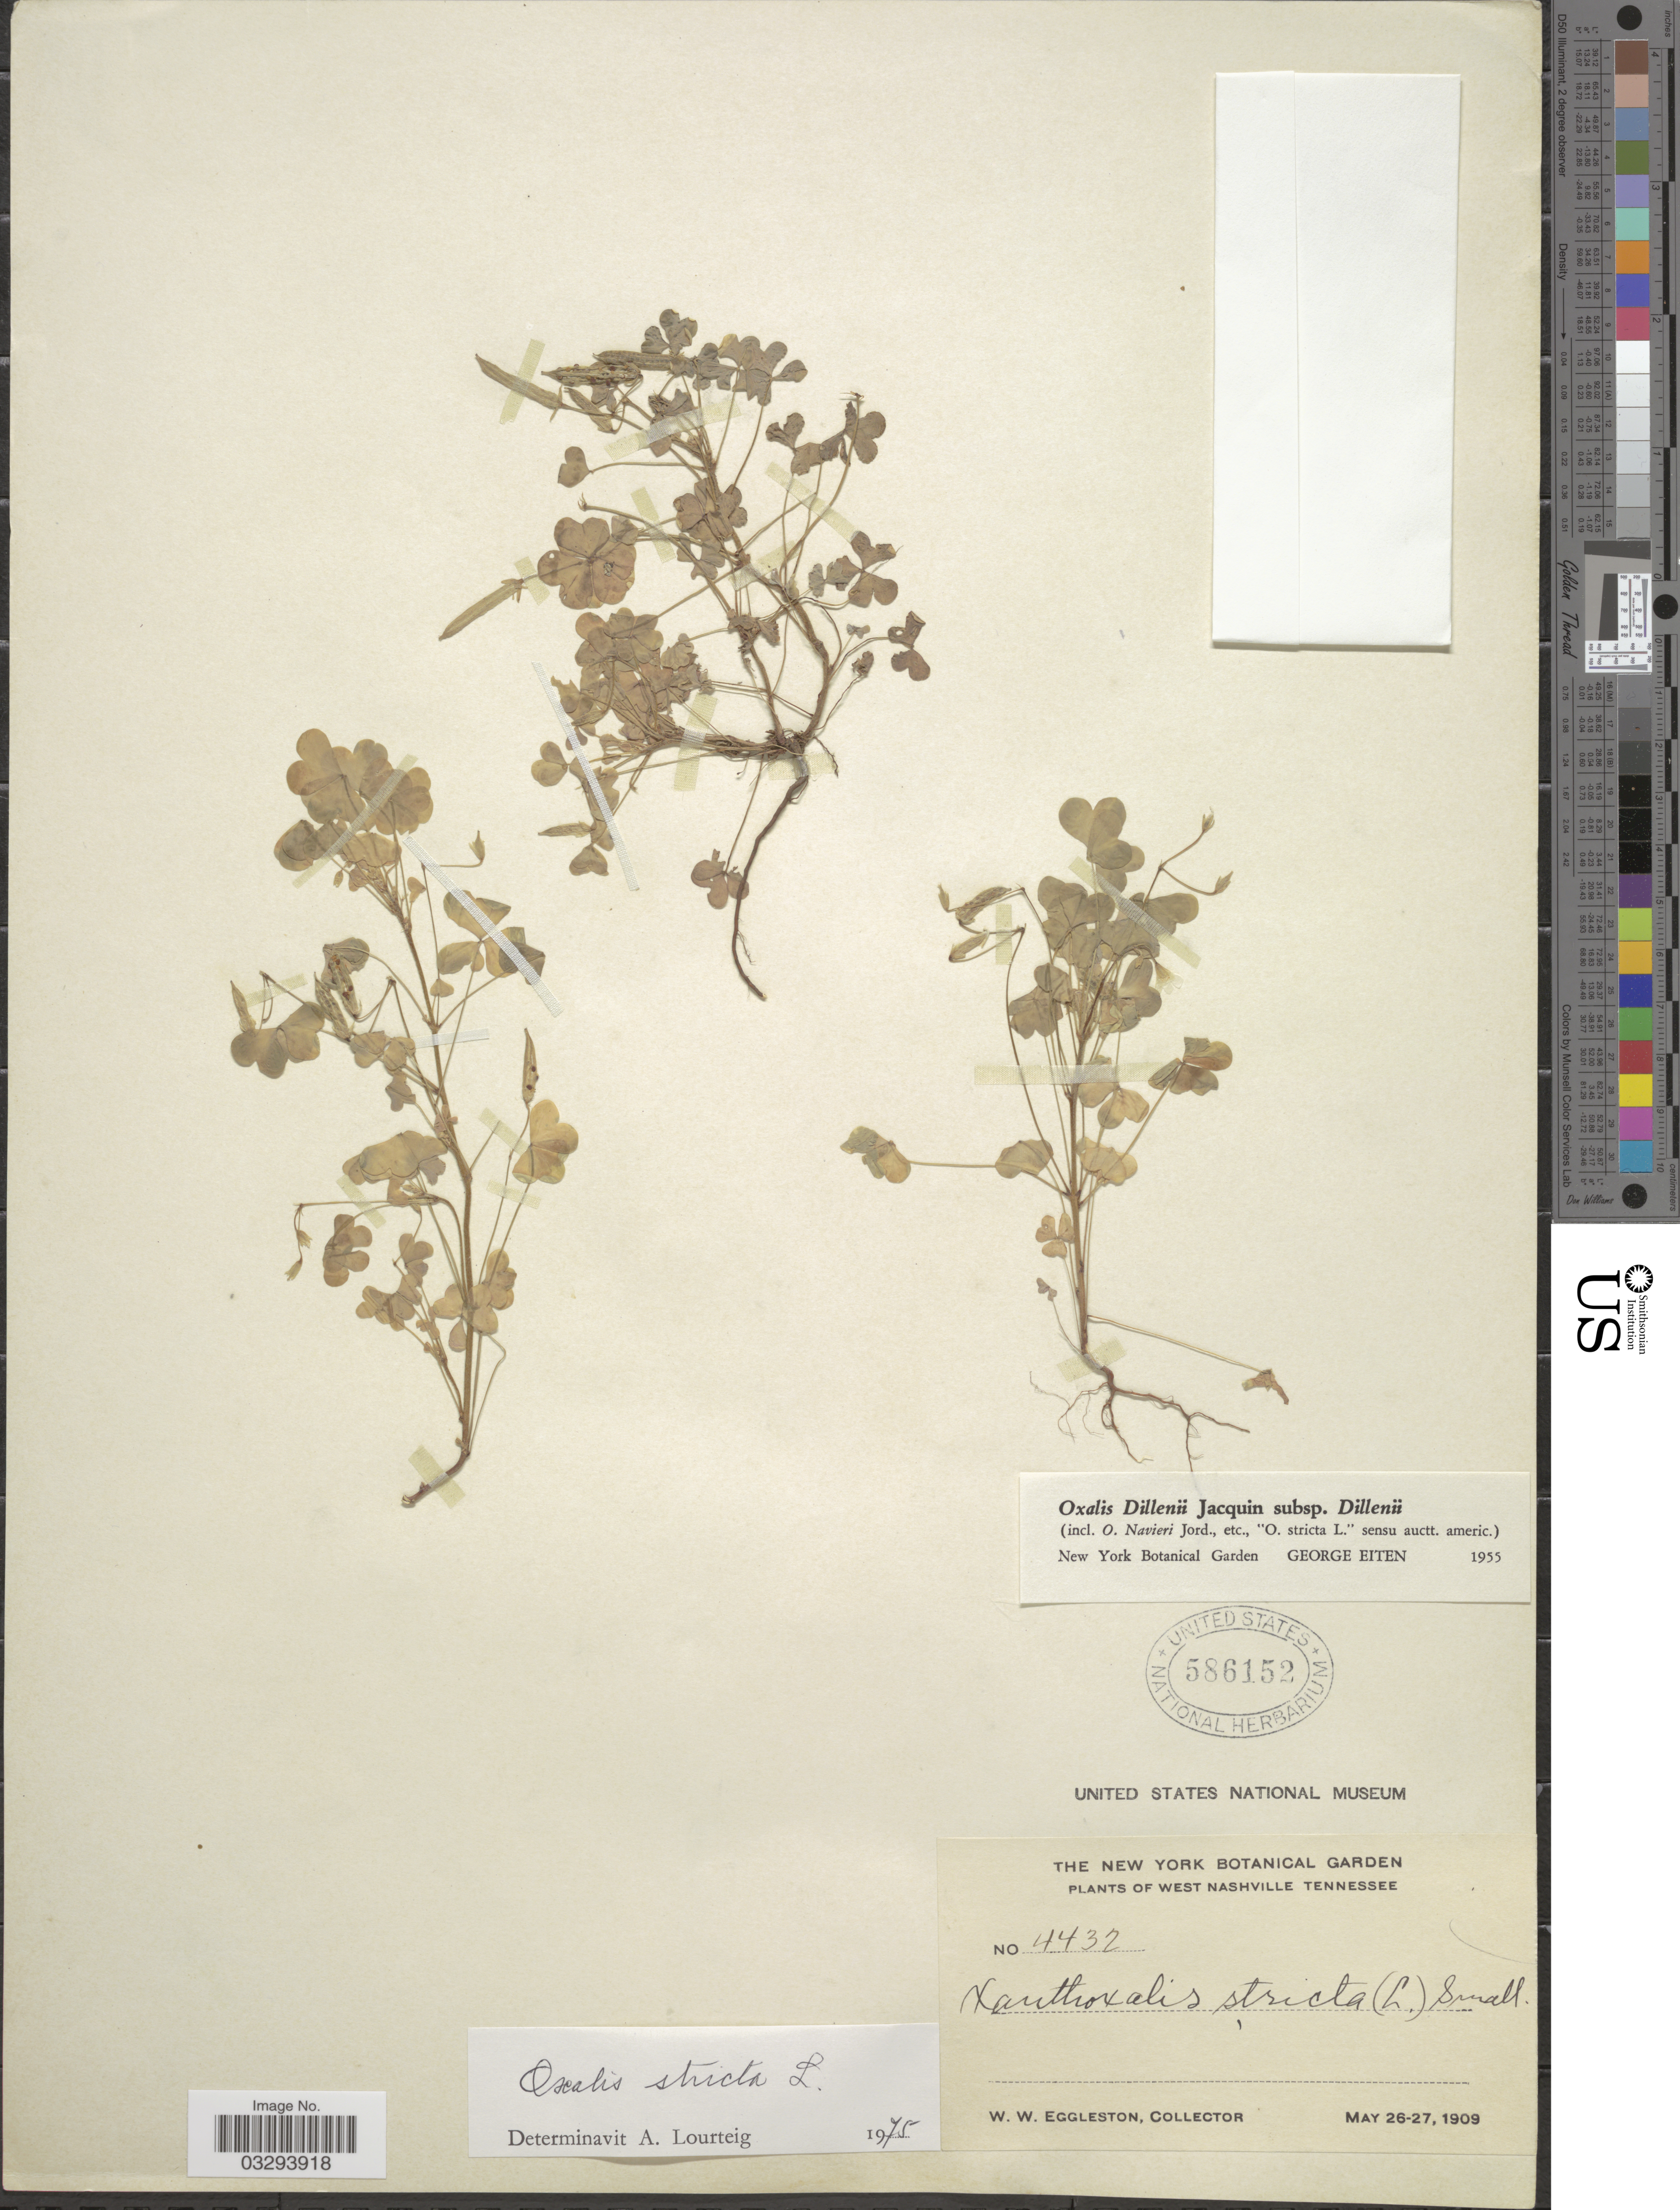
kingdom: Plantae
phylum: Tracheophyta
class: Magnoliopsida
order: Oxalidales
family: Oxalidaceae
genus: Oxalis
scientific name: Oxalis stricta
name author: L.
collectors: W. W. Eggleston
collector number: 4432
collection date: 1909-05-26/1909-05-27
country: United States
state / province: Tennessee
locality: West Nashville Tennessee.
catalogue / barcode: US 586152